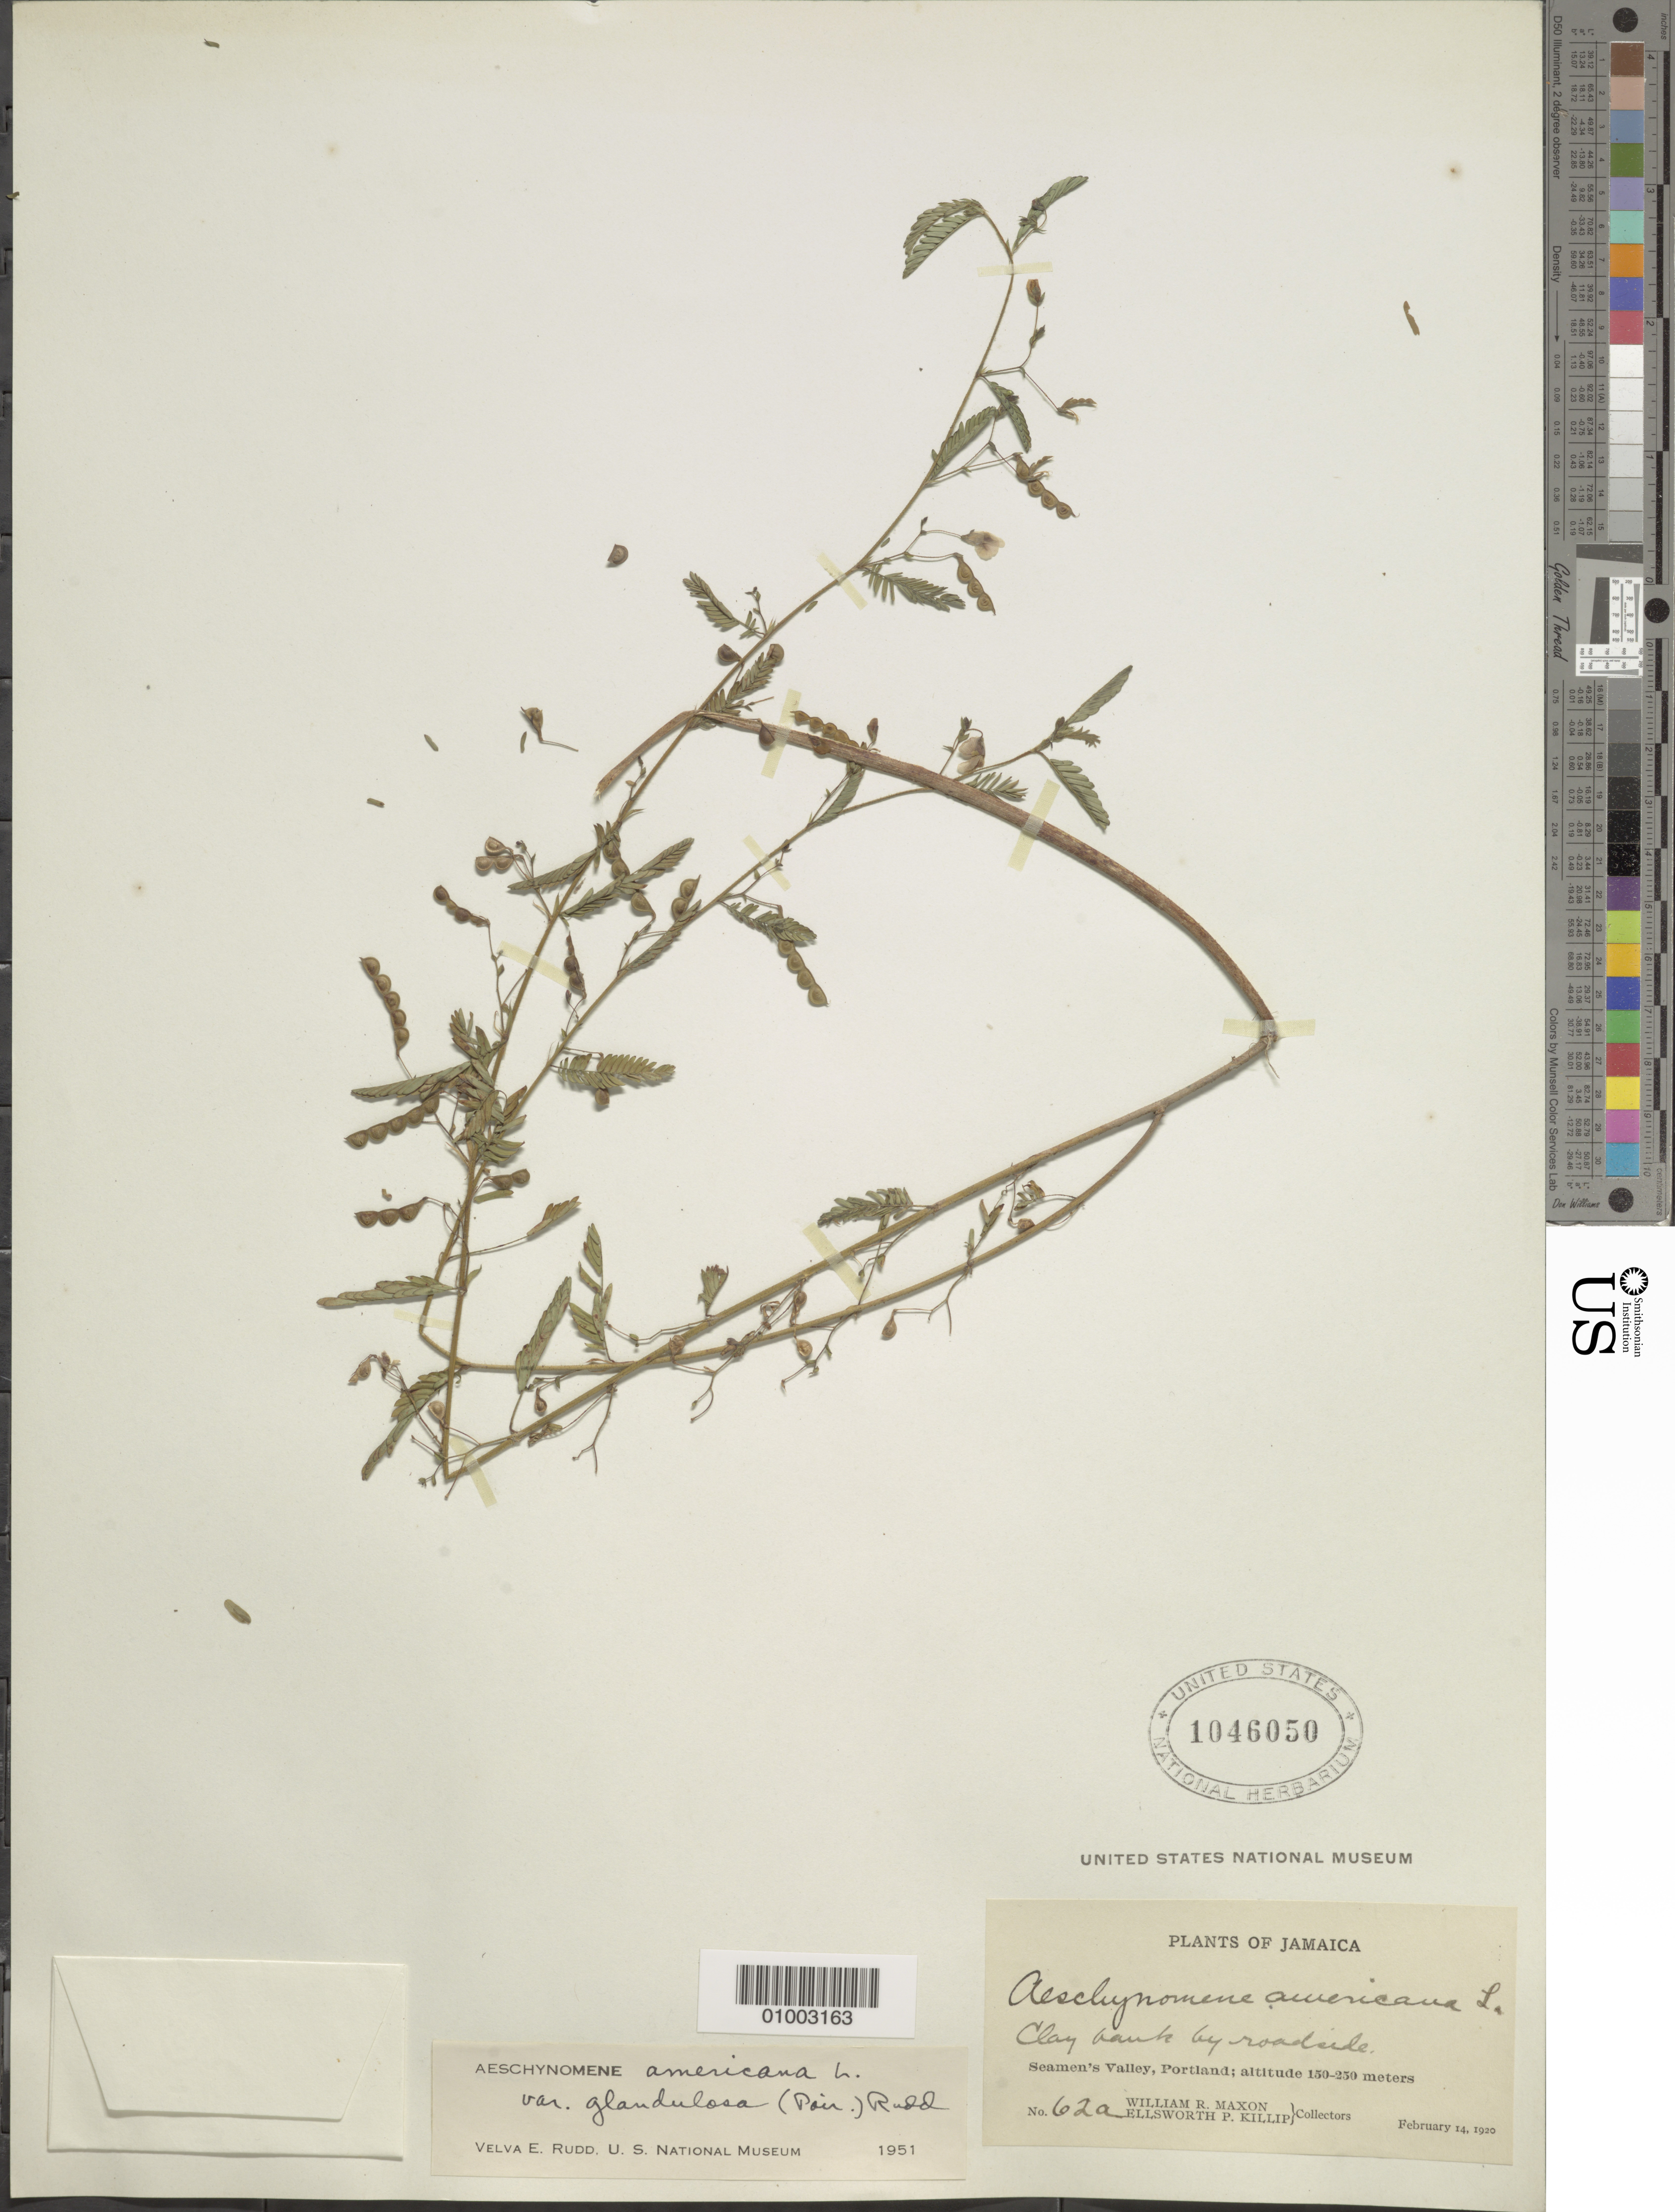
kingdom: Plantae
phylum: Tracheophyta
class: Magnoliopsida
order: Fabales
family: Fabaceae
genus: Aeschynomene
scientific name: Aeschynomene americana var. glandulosa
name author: (Poir.) Rudd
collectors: W. R. Maxon & E. P. Killip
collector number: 62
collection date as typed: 14 Feb 1920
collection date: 1920-02-14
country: Jamaica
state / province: Portland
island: Jamaica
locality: Clay bank by roadside, Seamen's Valley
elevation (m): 150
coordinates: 0 N, 0 E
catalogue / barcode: US 1046050